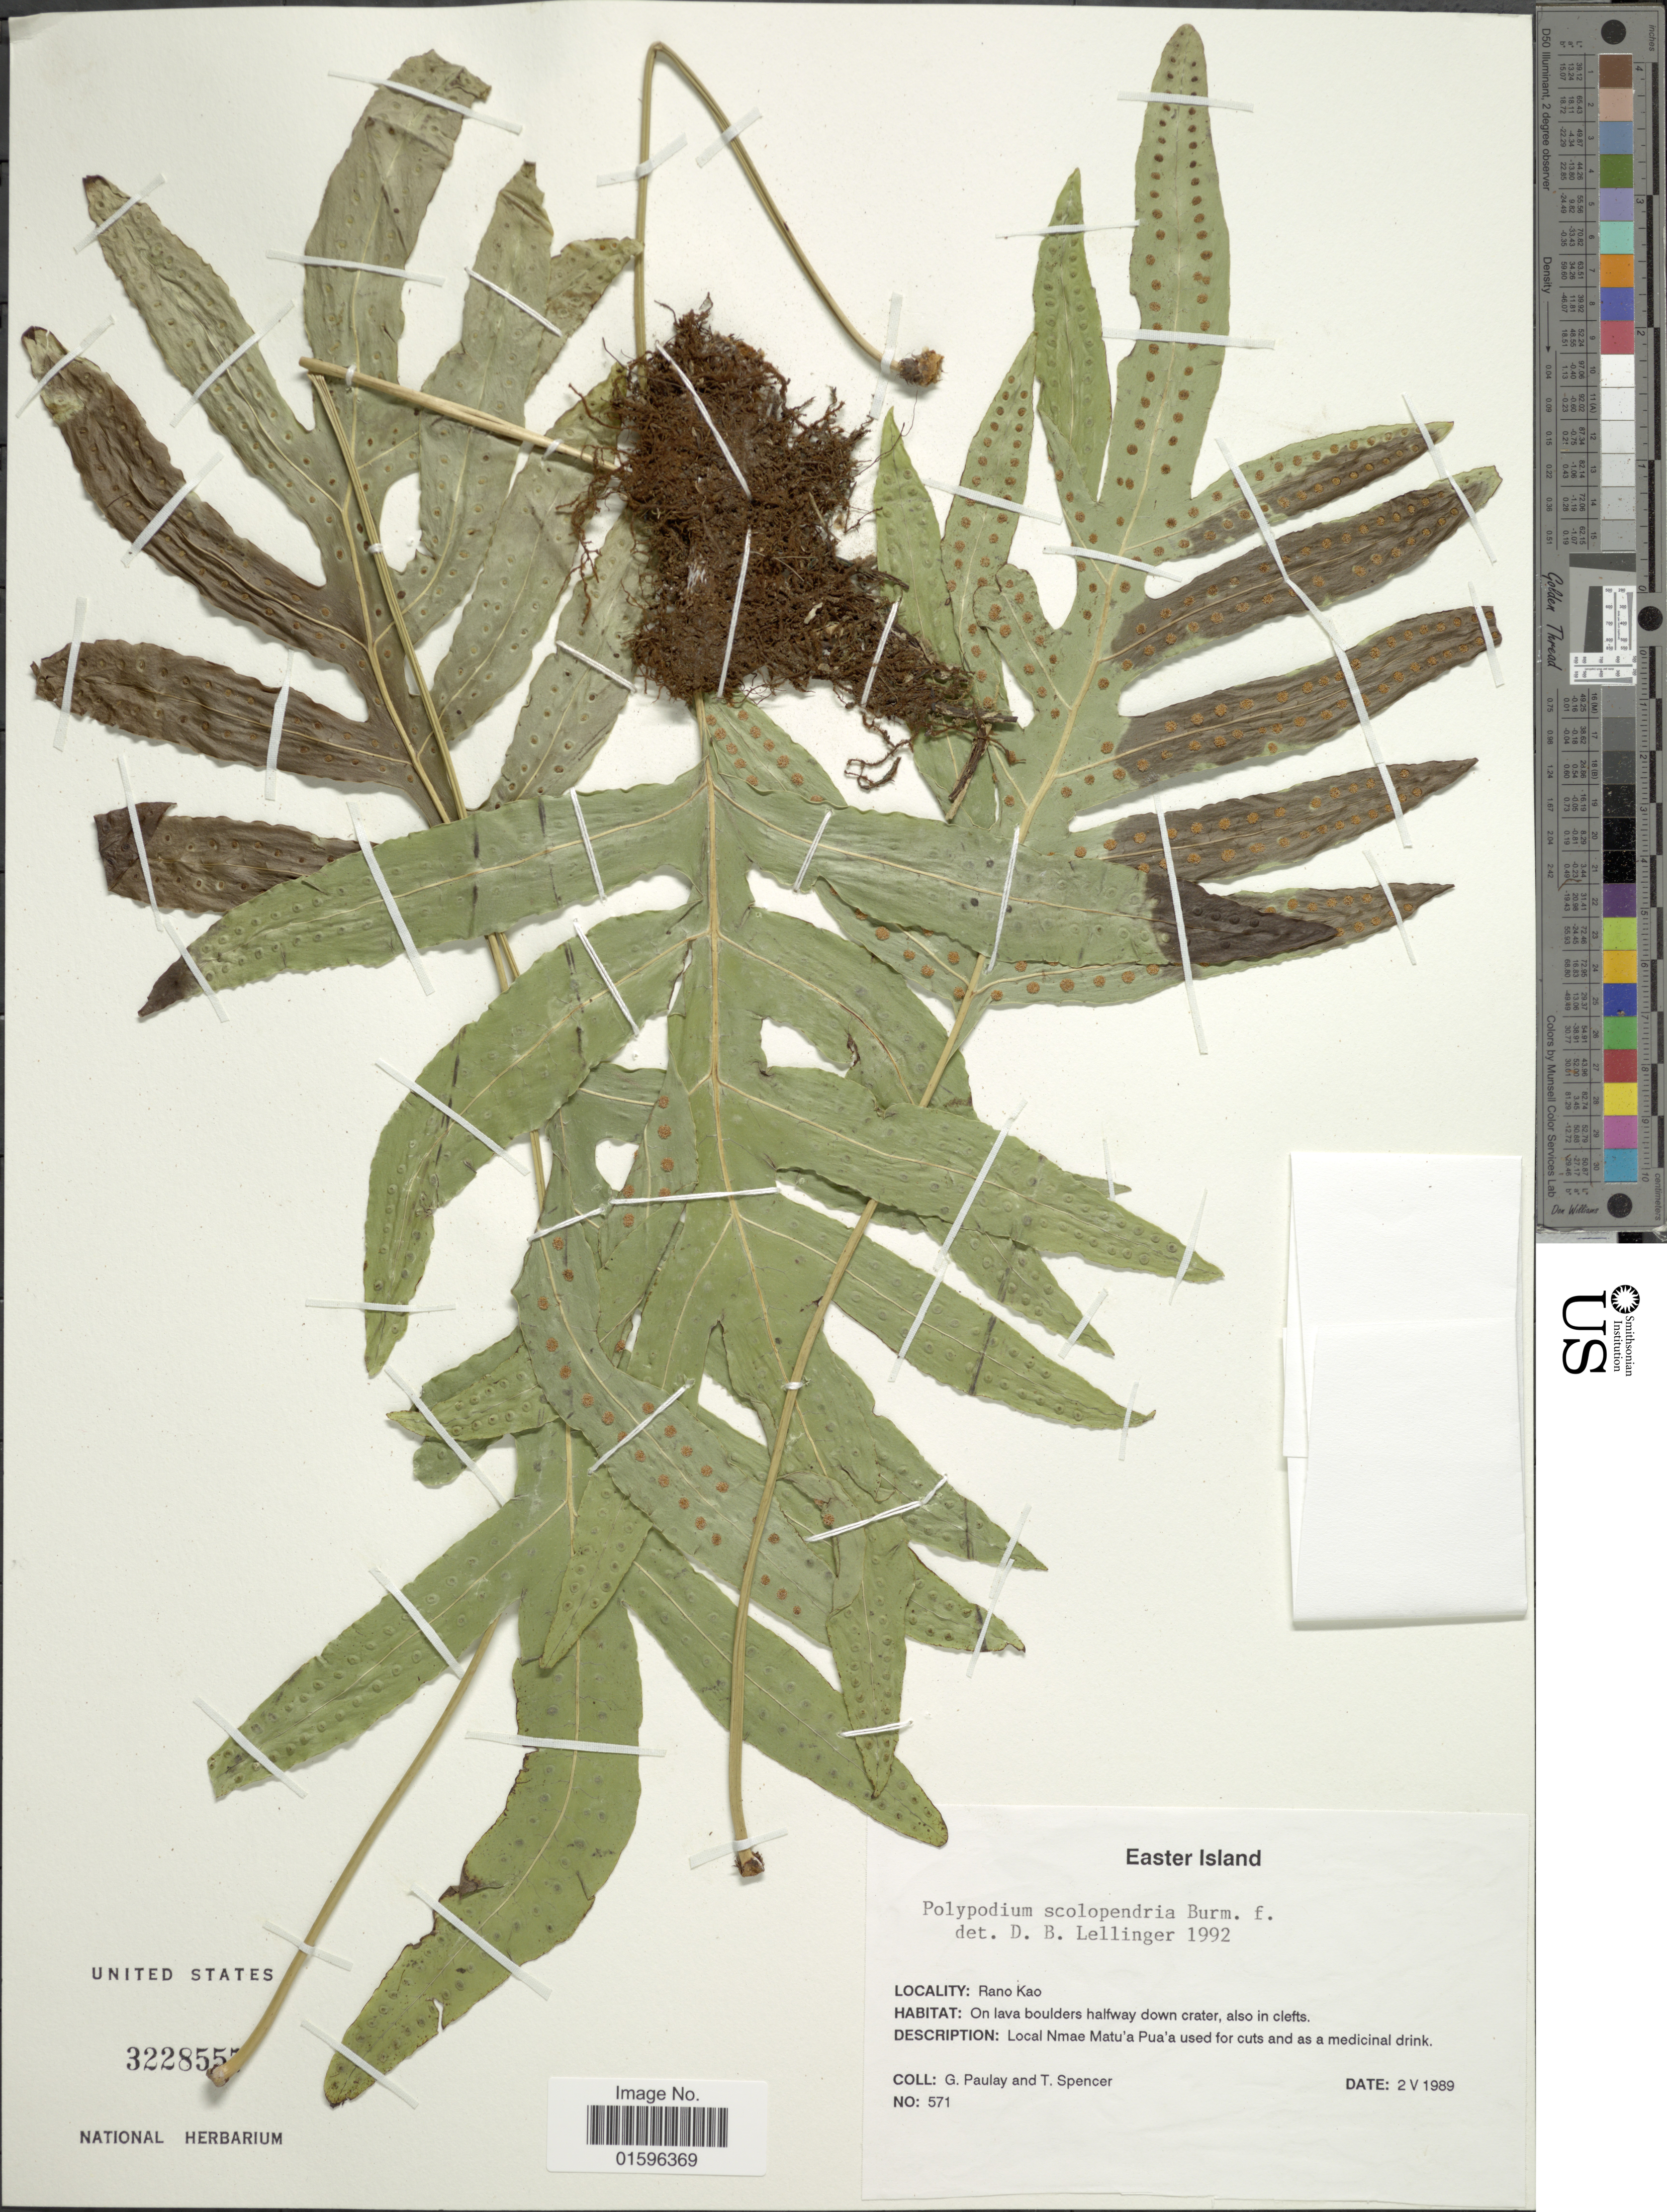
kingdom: Plantae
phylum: Tracheophyta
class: Polypodiopsida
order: Polypodiales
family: Polypodiaceae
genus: Polypodium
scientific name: Polypodium scolopendria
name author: Burm. f.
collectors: G. Paulay & T. Spencer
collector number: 571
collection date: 1989-05-02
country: Chile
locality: Easter Island, Rano Kao